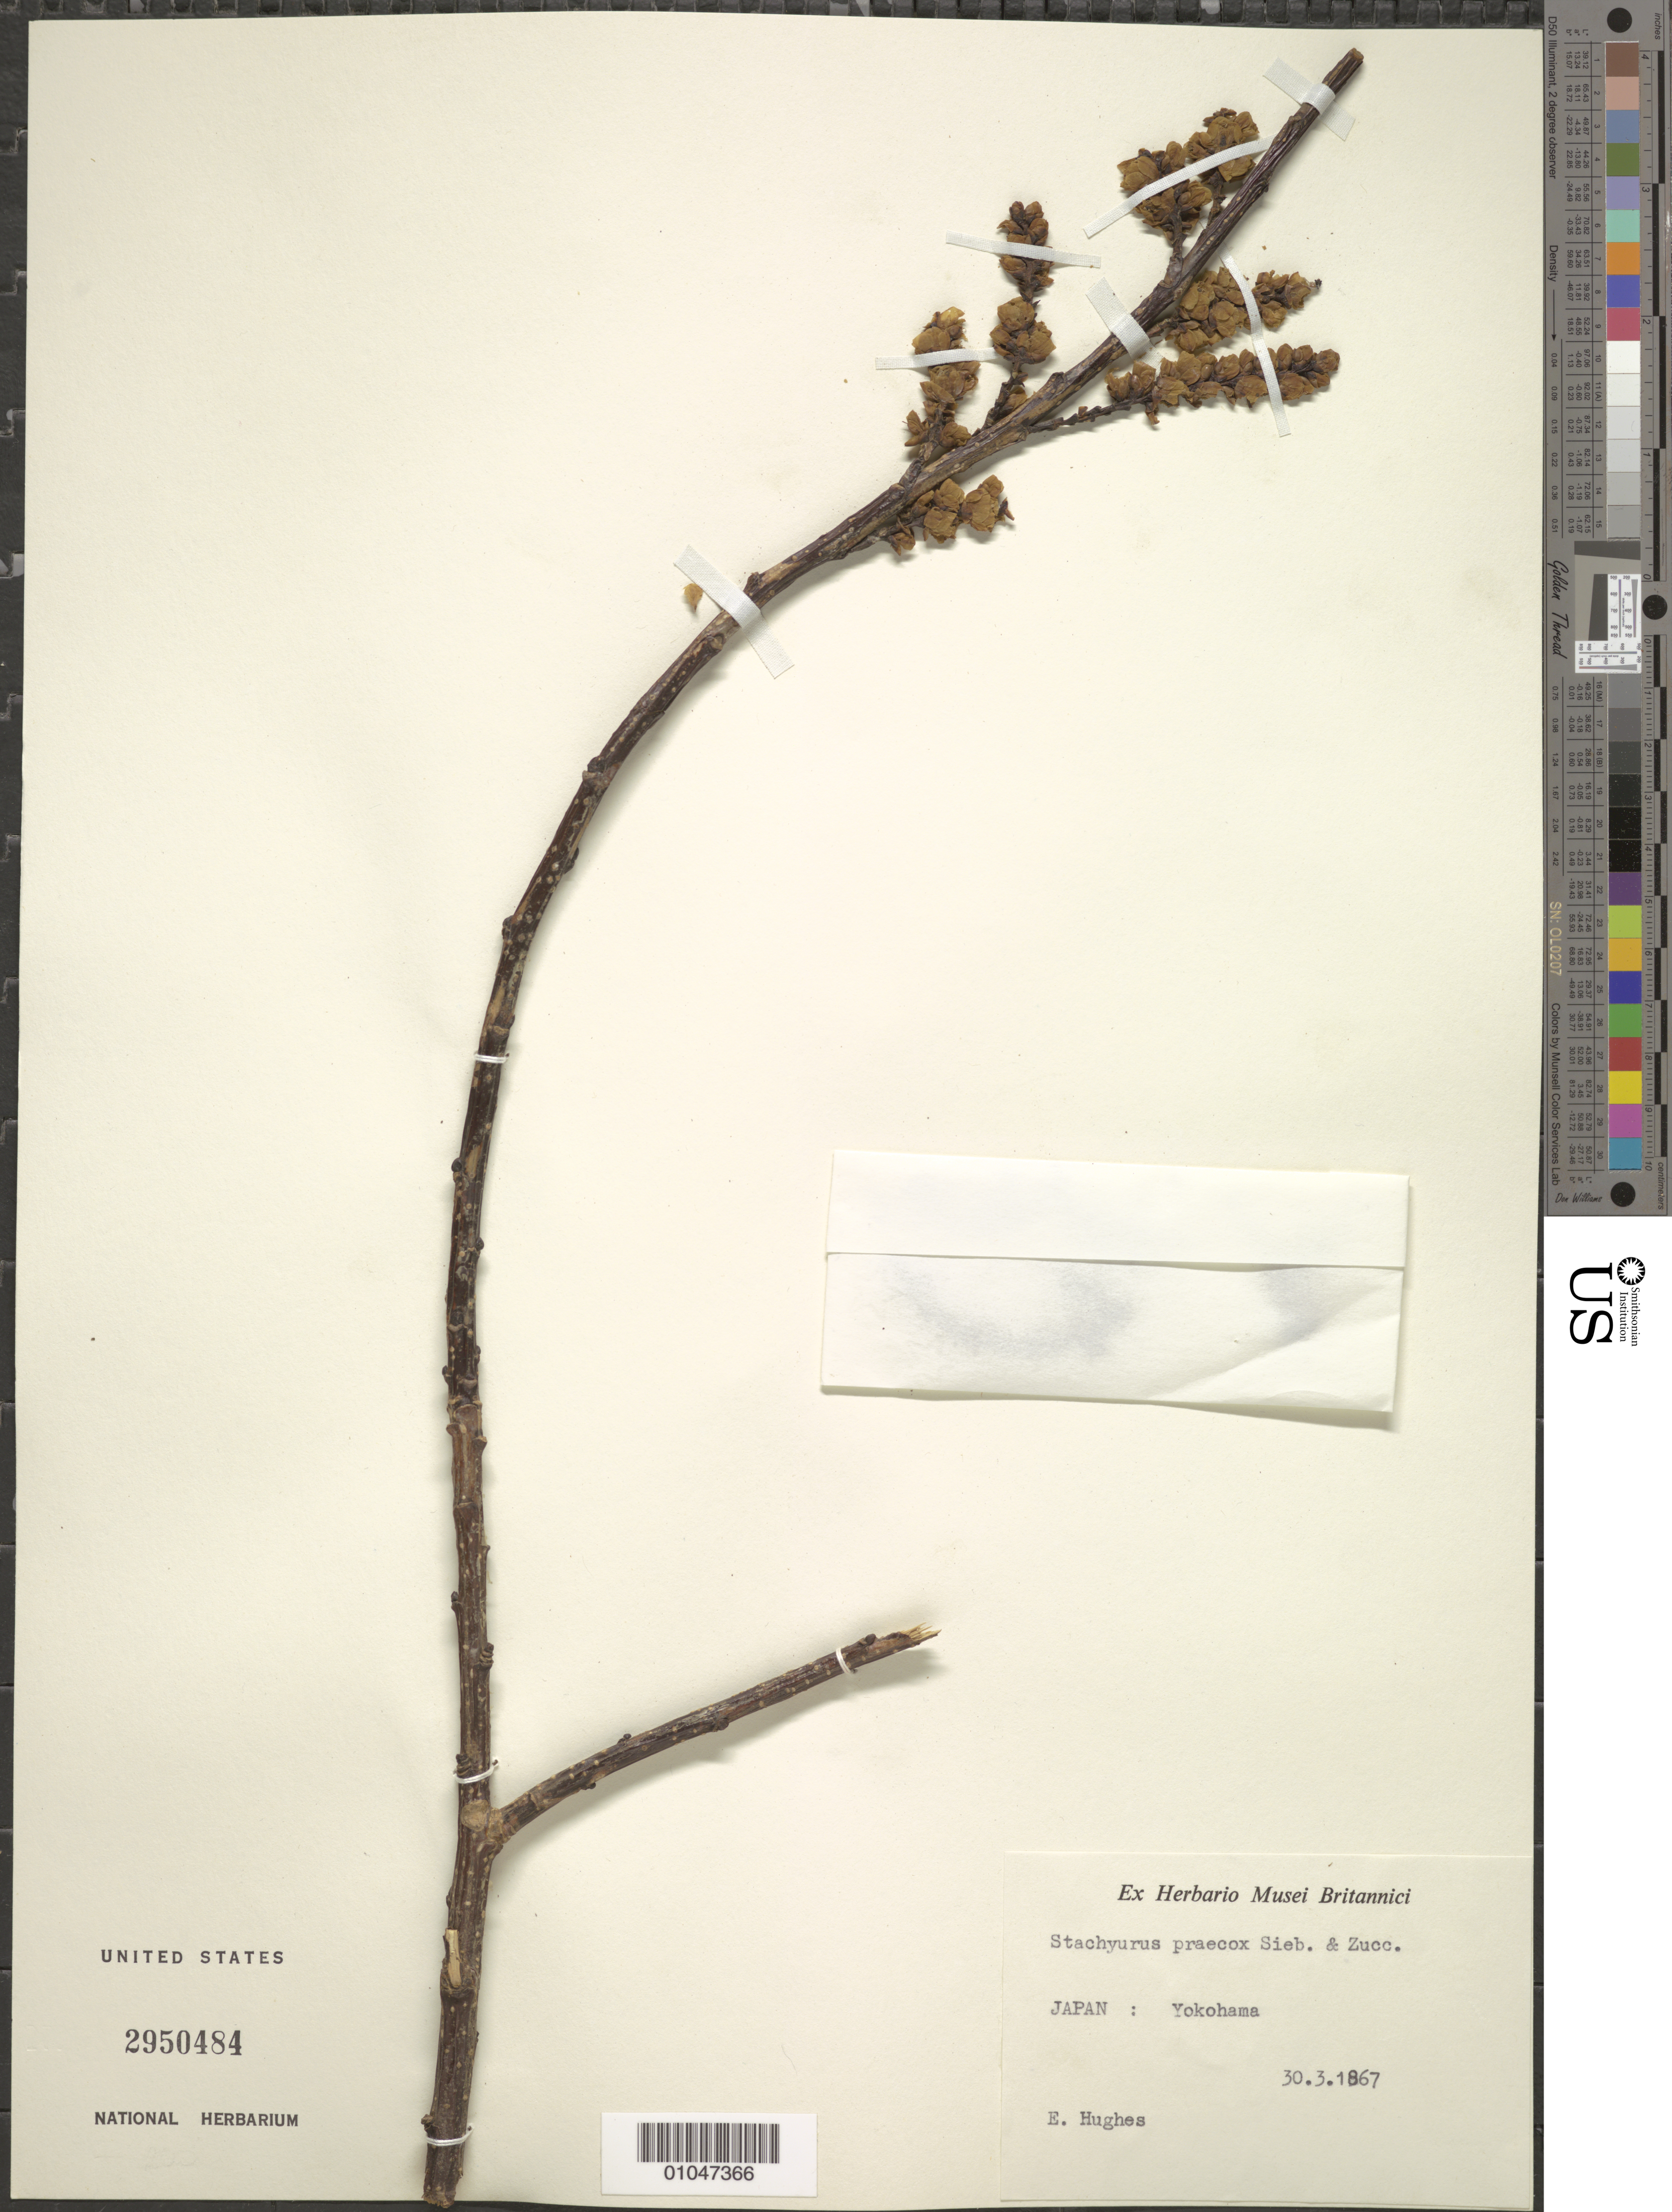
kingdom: Plantae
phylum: Tracheophyta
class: Magnoliopsida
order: Crossosomatales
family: Stachyuraceae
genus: Stachyurus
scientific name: Stachyurus praecox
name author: Siebold & Zucc.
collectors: E. Hughes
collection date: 1967-03-30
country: Japan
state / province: Kanagawa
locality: Yokohama.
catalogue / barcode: US 2950484